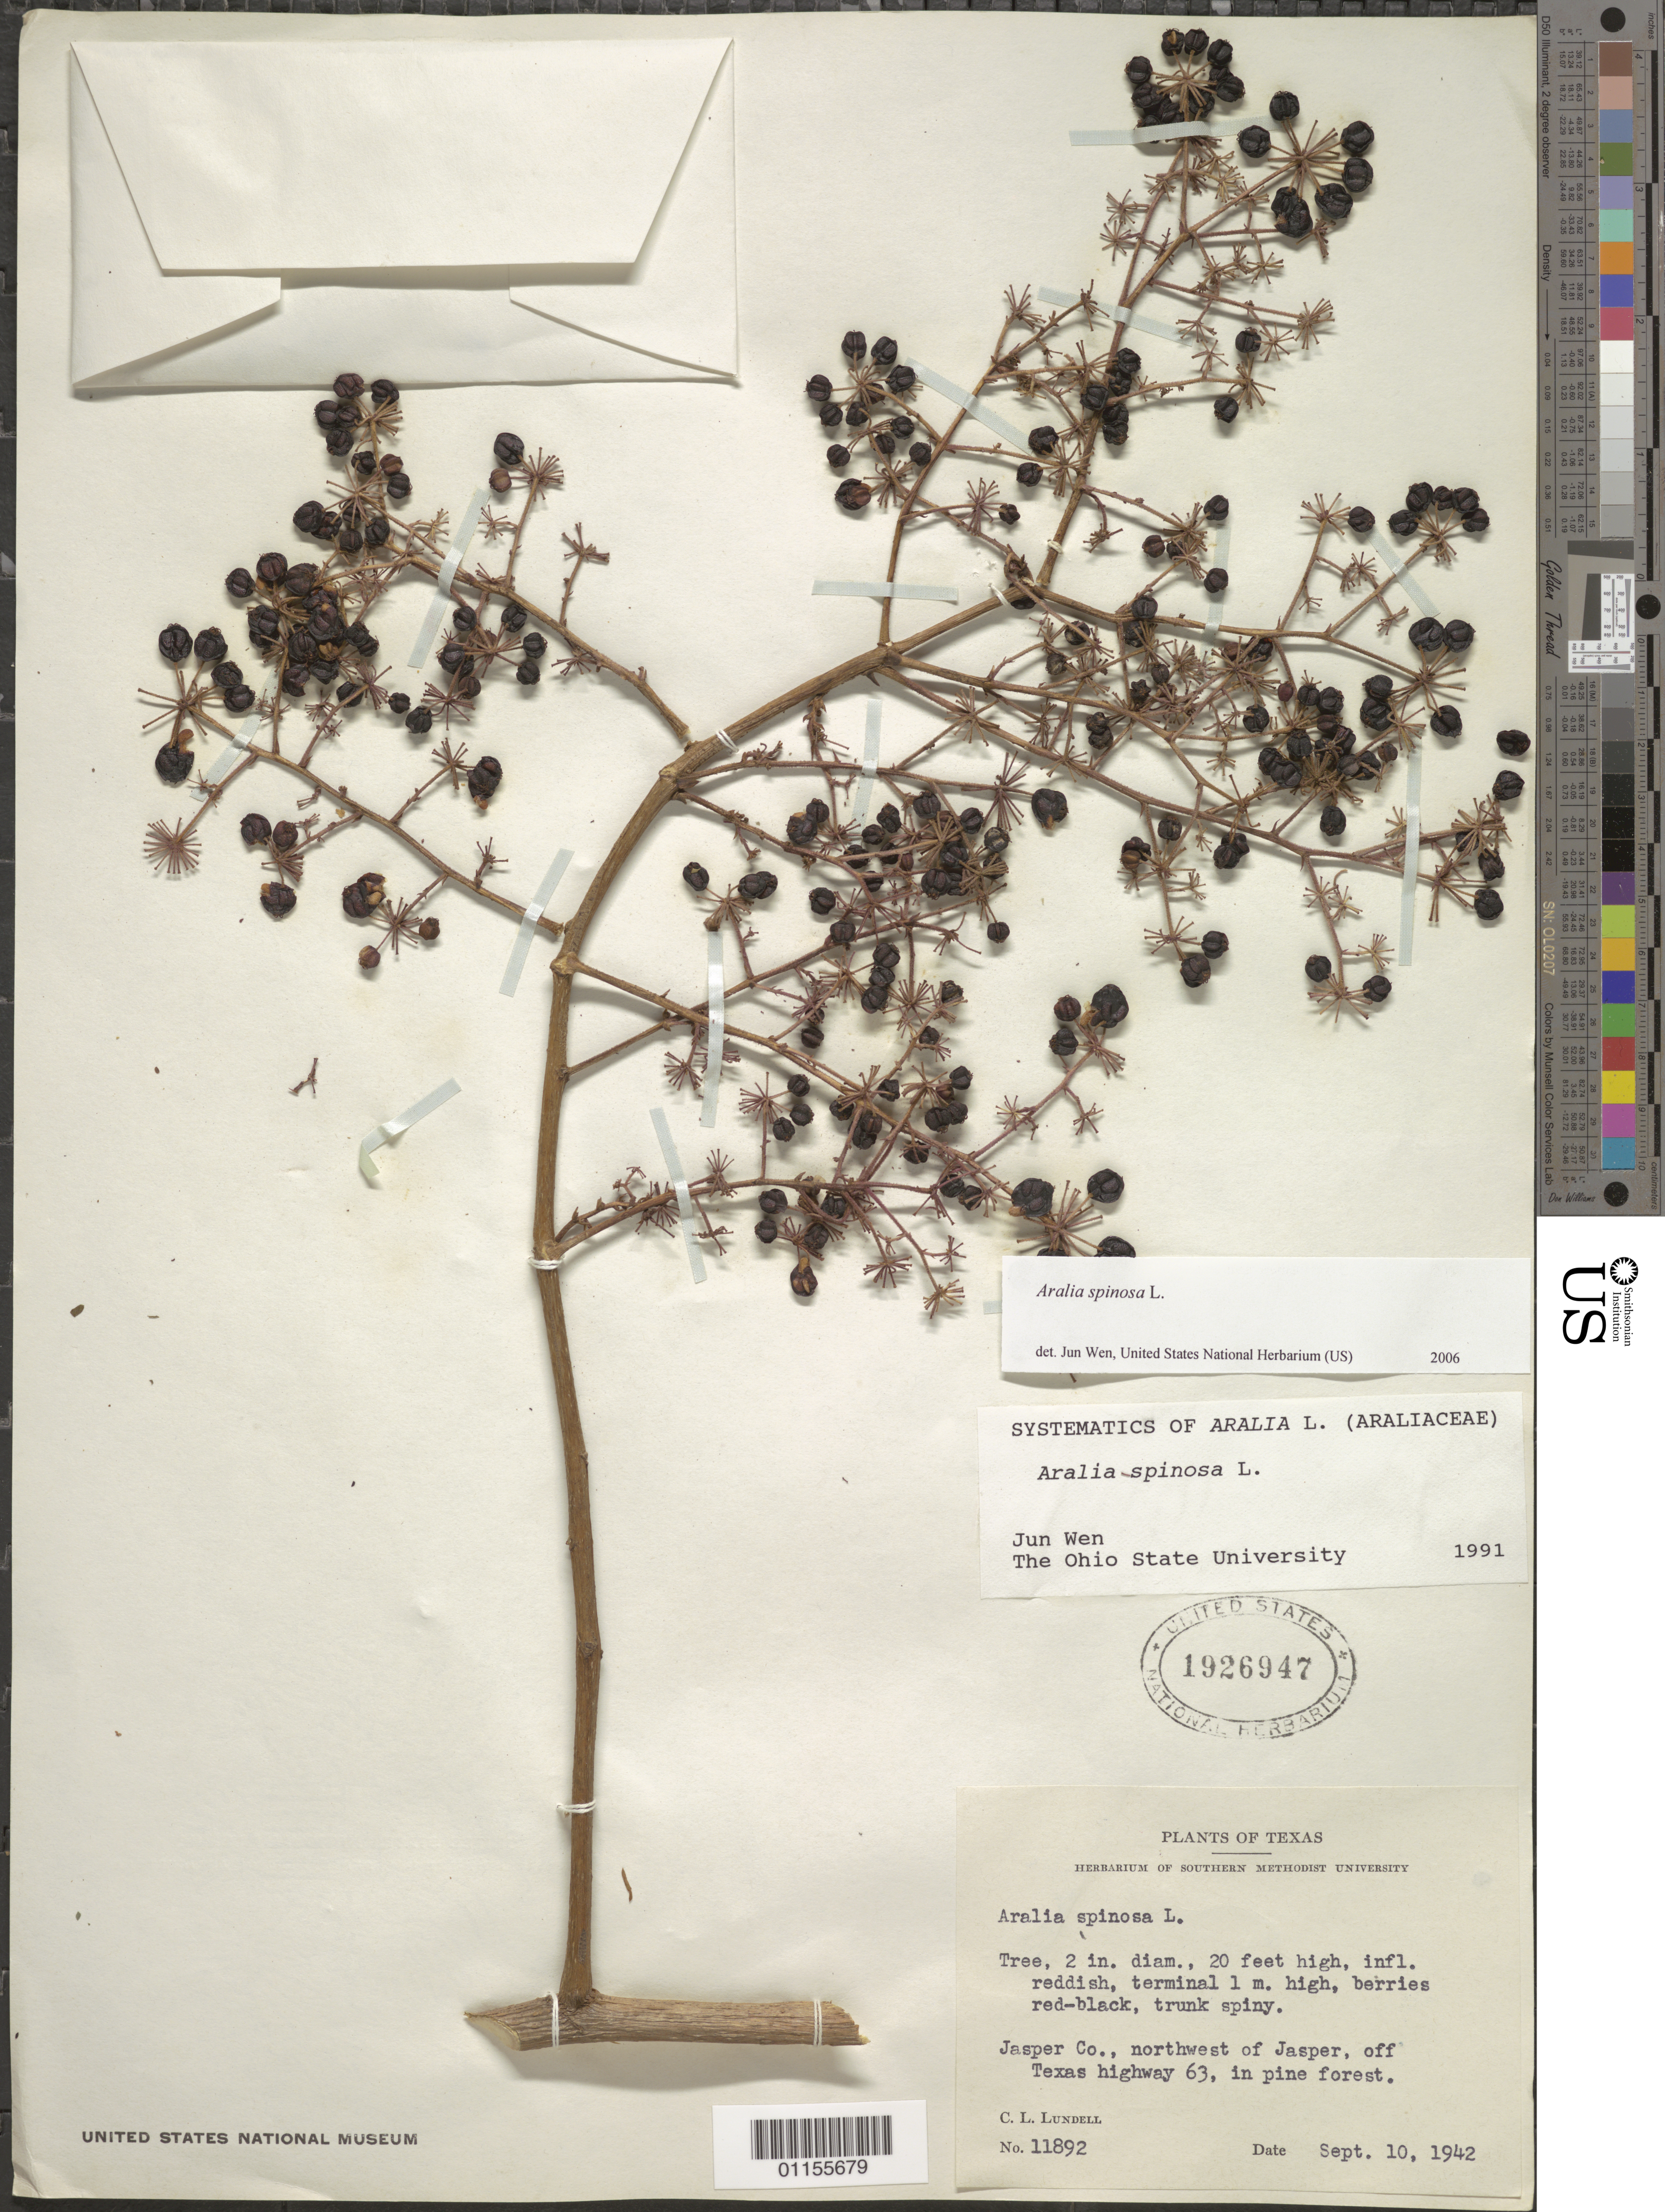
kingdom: Plantae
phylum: Tracheophyta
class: Magnoliopsida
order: Apiales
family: Araliaceae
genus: Aralia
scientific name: Aralia spinosa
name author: L.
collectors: C. L. Lundell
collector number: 11892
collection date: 1942-09-10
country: United States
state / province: Texas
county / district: Jasper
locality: NW of Jasper, off Texas Hwy 63.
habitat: In pine forest.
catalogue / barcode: US 1926947